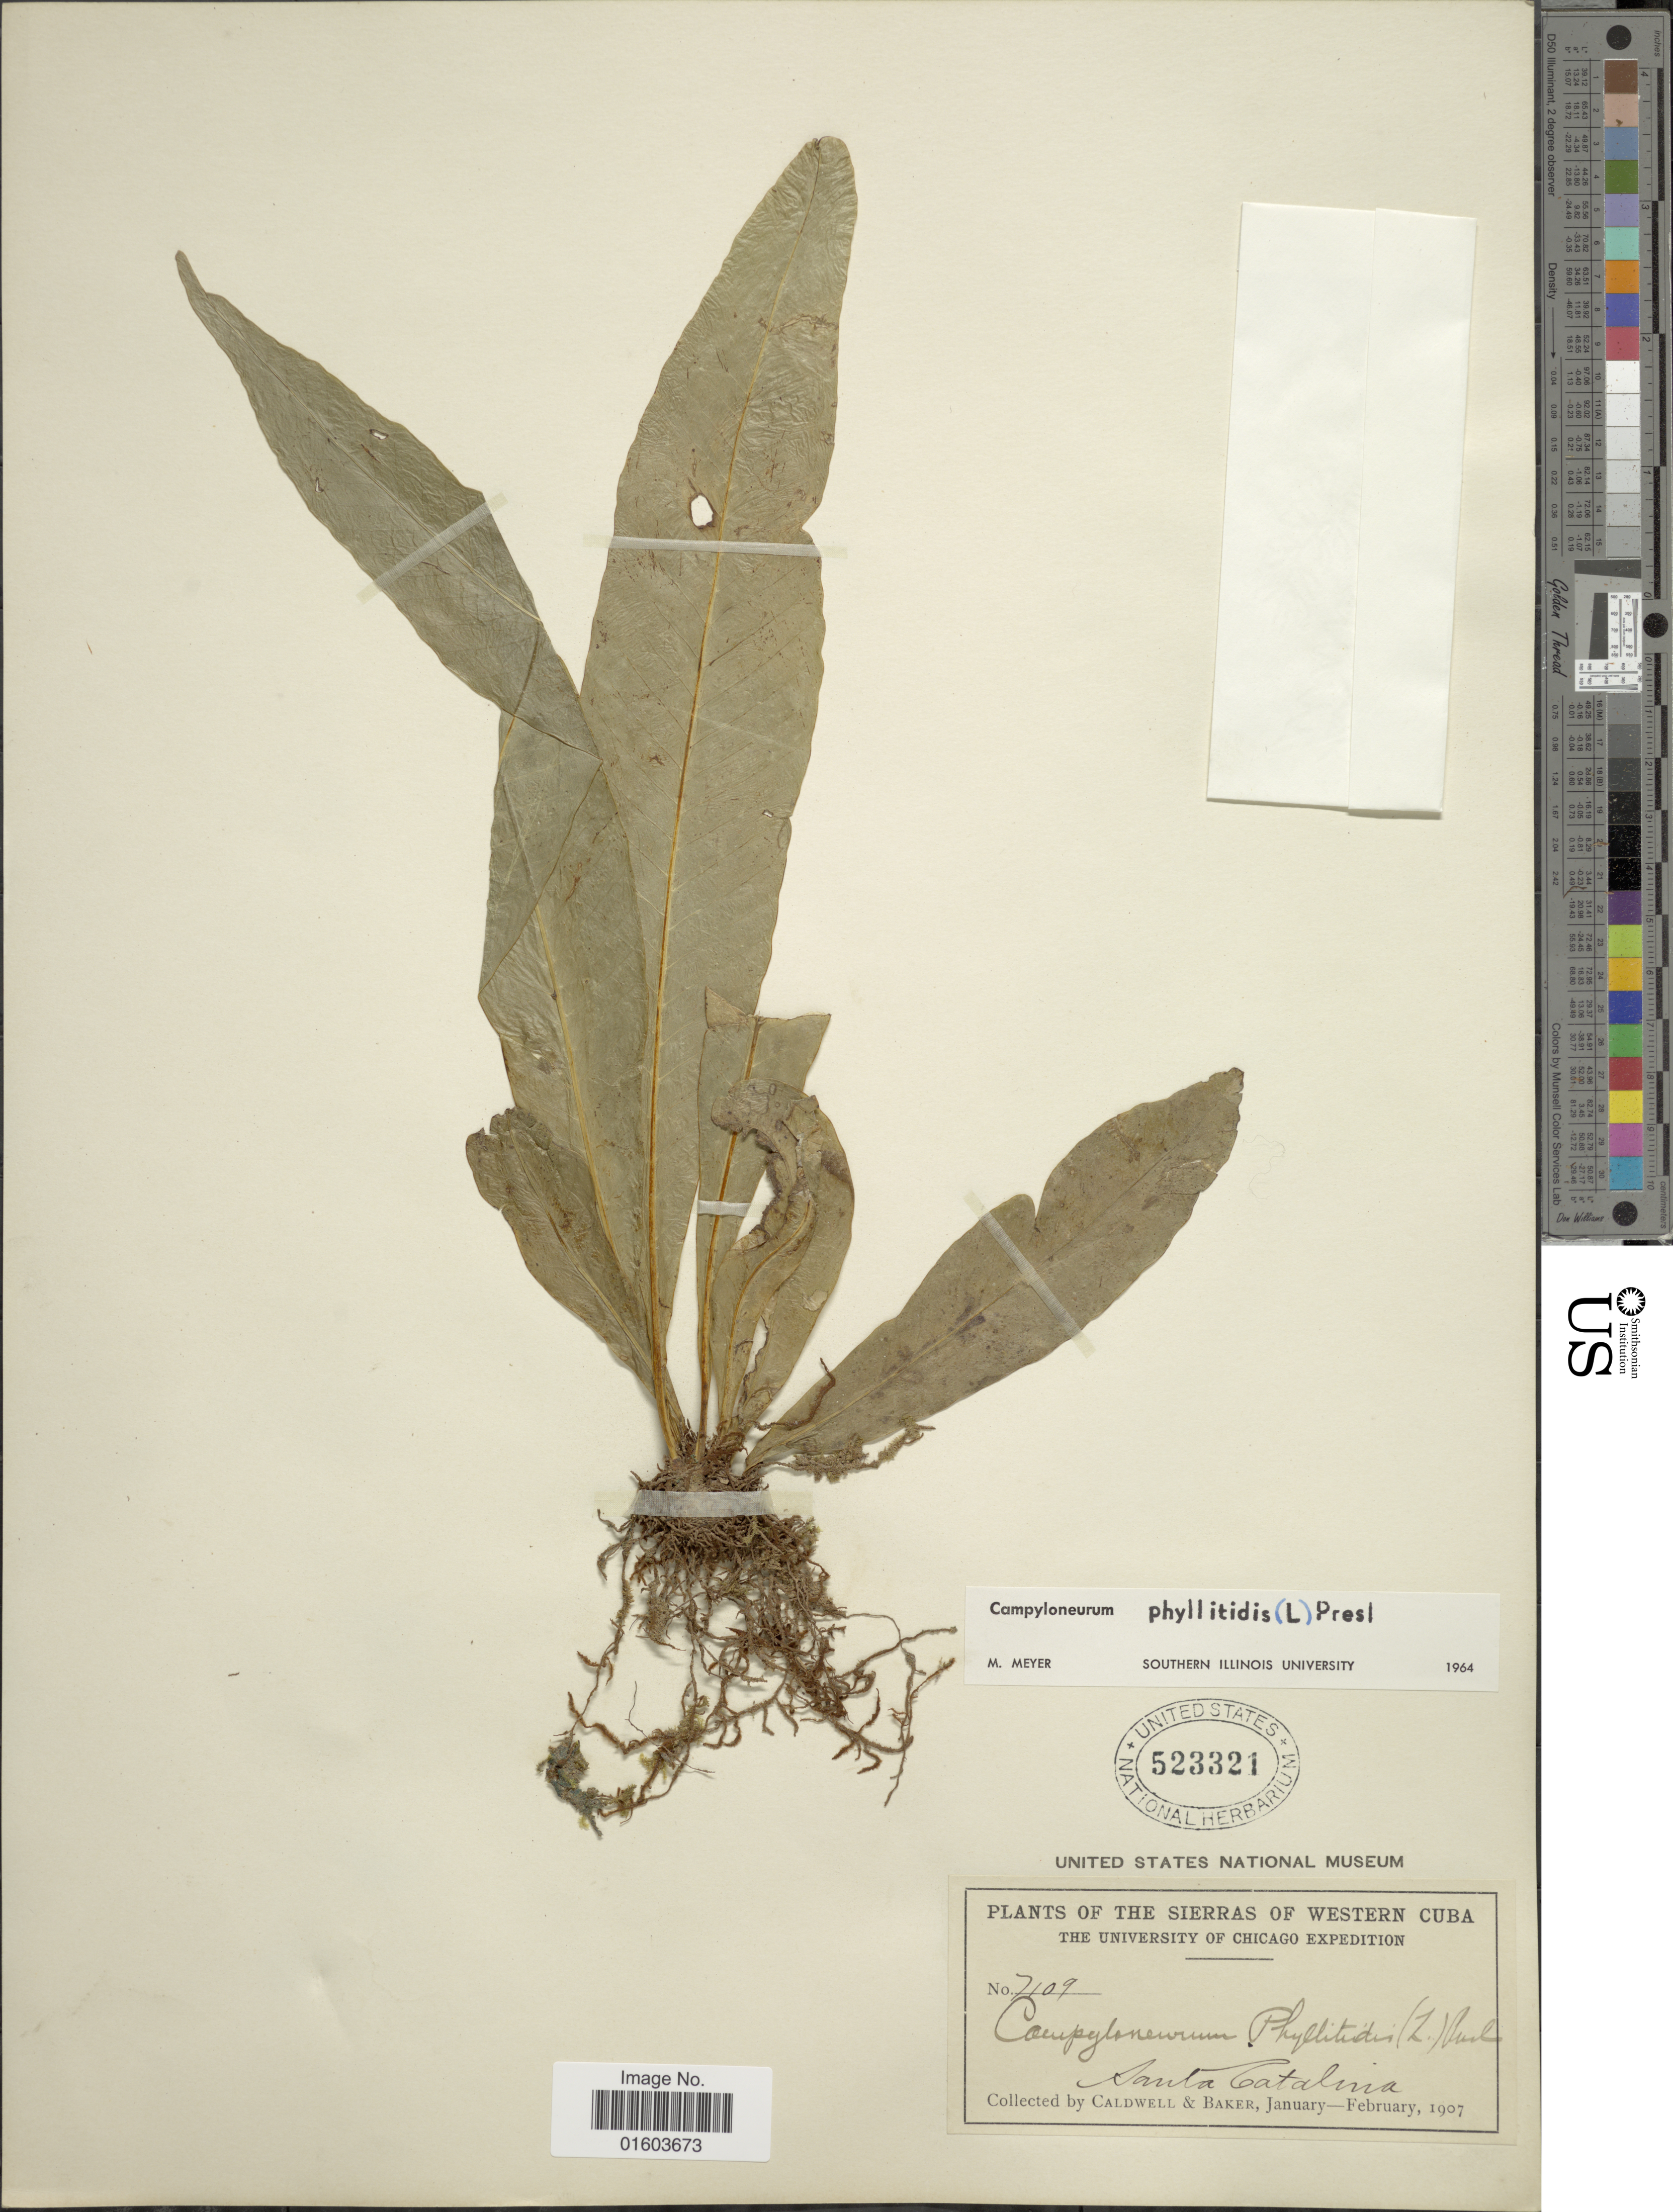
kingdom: Plantae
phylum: Tracheophyta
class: Polypodiopsida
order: Polypodiales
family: Polypodiaceae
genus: Campyloneurum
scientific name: Campyloneurum phyllitidis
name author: (L.) C. Presl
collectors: -. Caldwell & -- Baker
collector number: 7109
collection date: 1907-01/1907-02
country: Cuba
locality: The Sierras of Western CUba, Santa Catalina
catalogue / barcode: US 523321